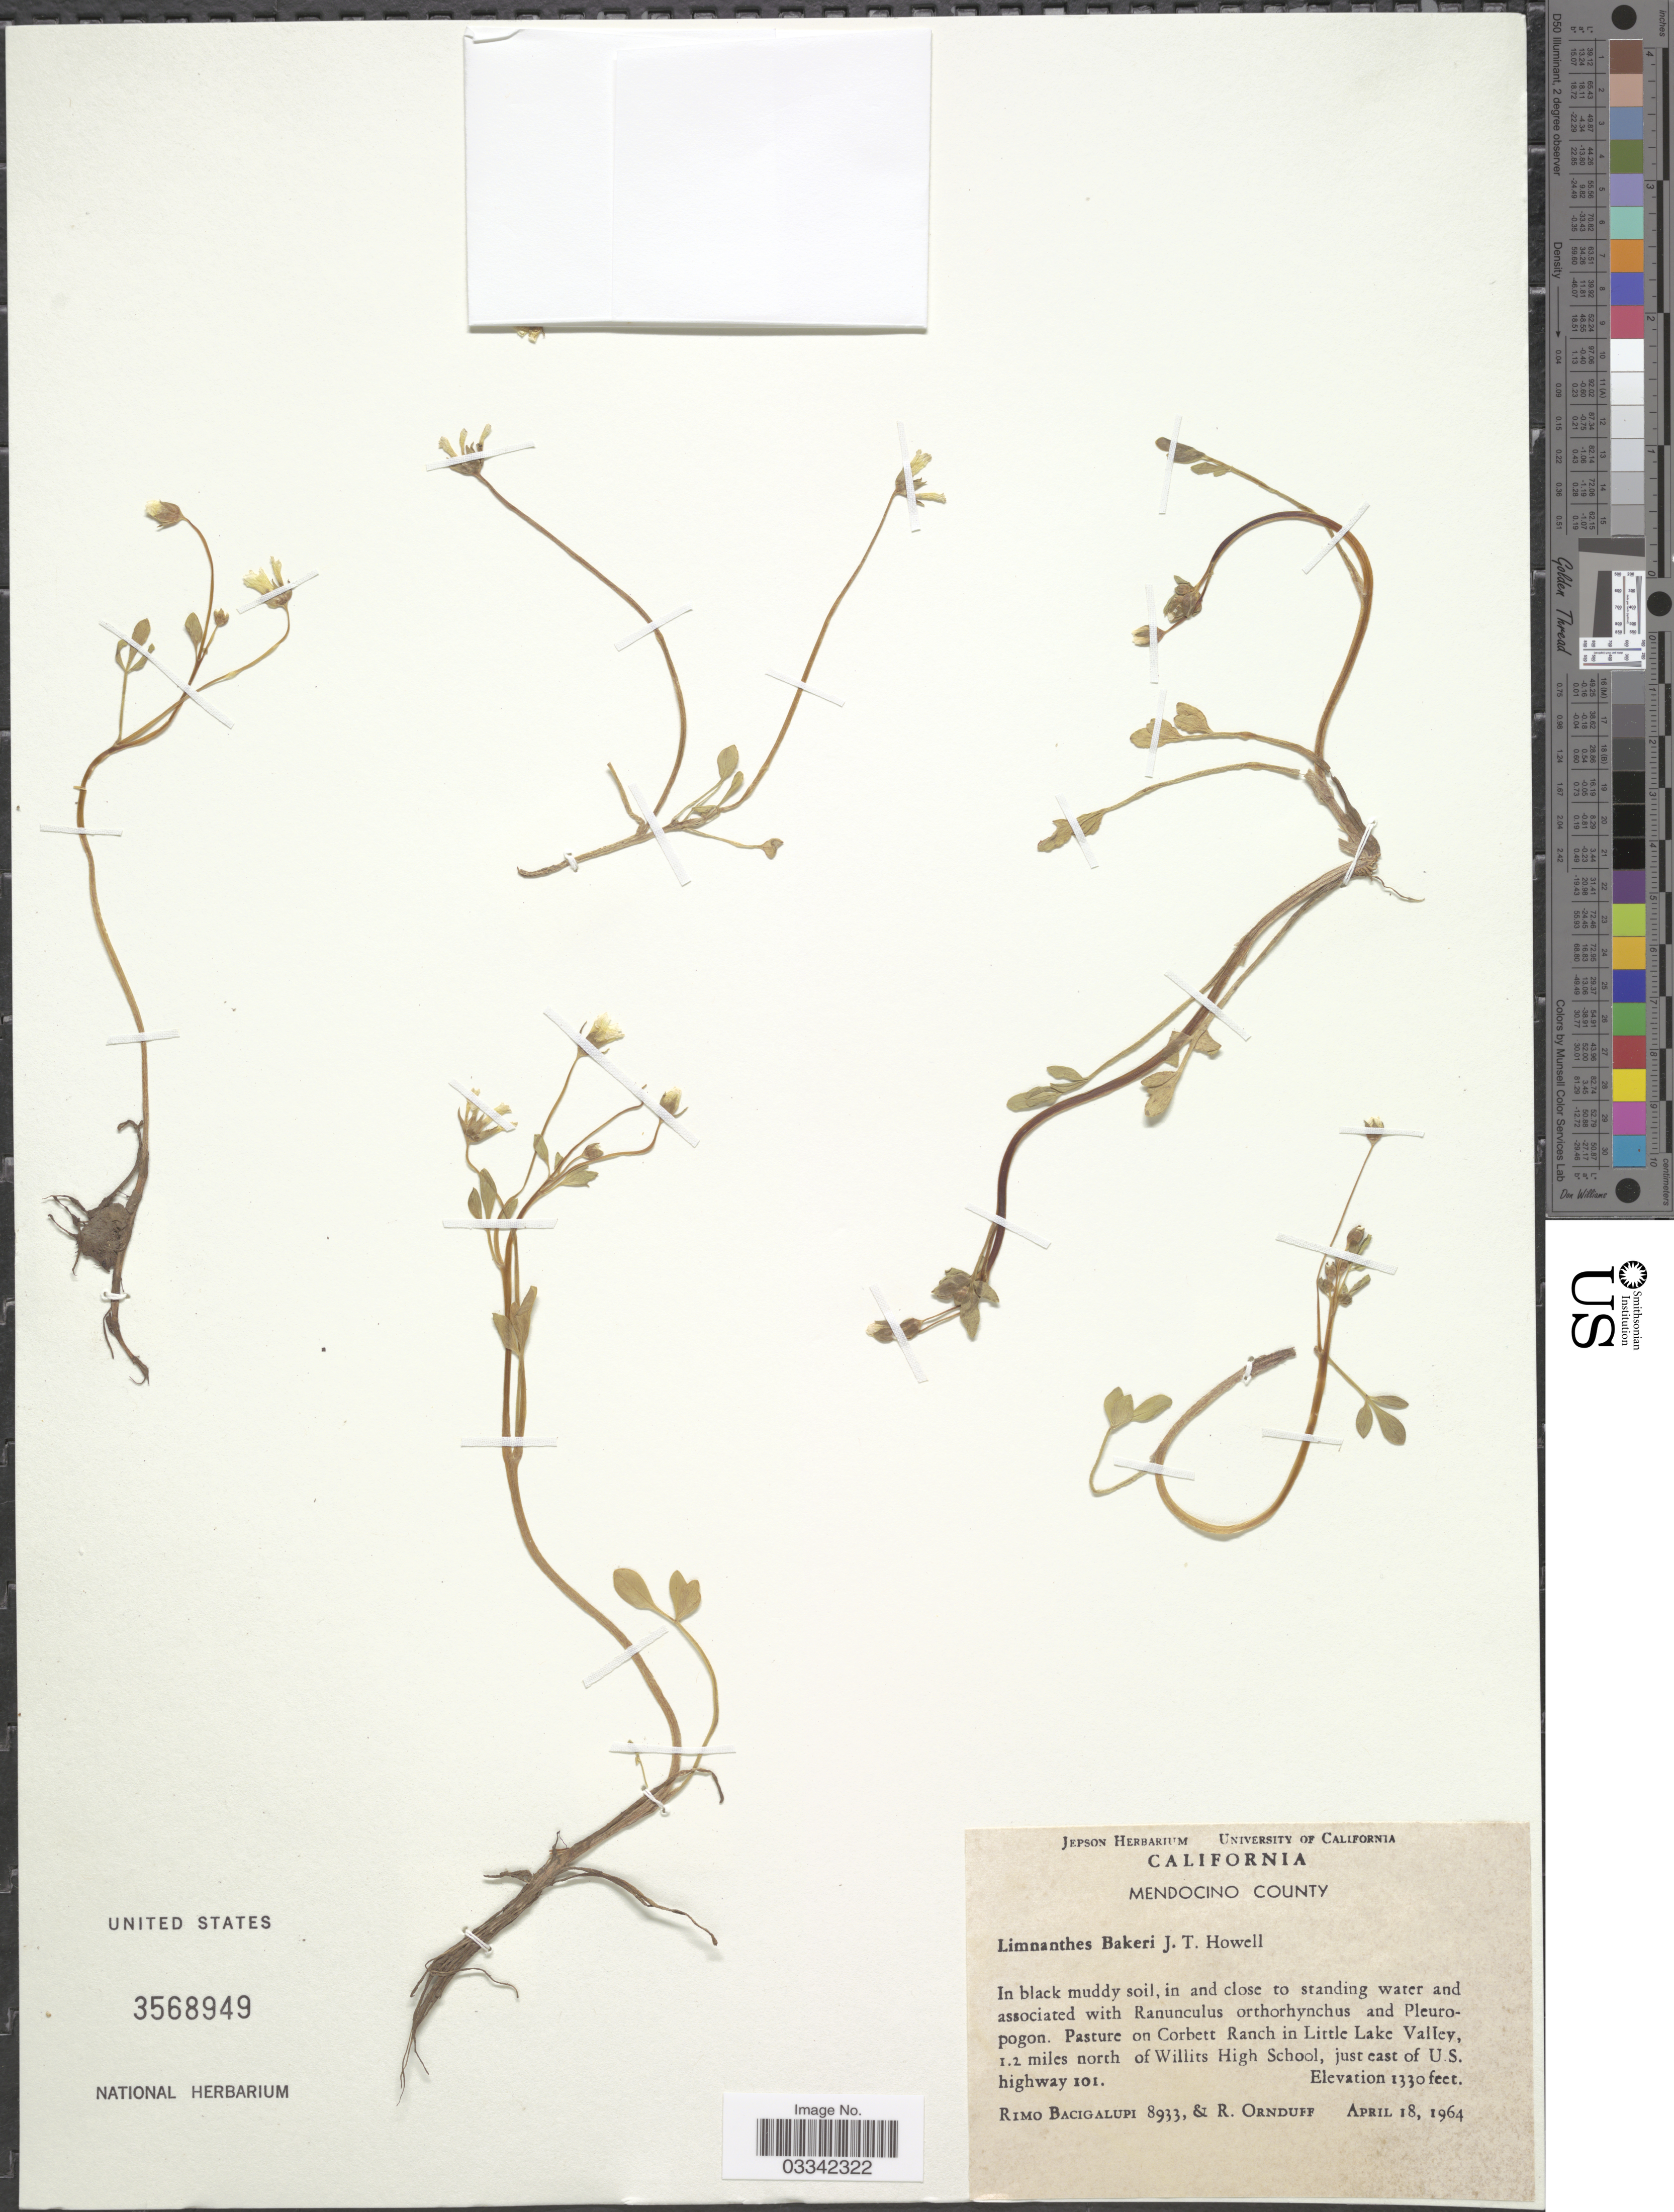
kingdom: Plantae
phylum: Tracheophyta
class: Magnoliopsida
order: Brassicales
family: Limnanthaceae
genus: Limnanthes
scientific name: Limnanthes bakeri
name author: J.T. Howell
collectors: R. Bacigalupi & R. Ornduff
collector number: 8933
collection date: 1964-04-18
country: United States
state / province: California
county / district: Mendocino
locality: Mendocino County. Pasture on Corbett Ranch in Little Lake Valley, 1.2 miles north of Willits High School, just east of U.S. highway 101.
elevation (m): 405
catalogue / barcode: US 3568949